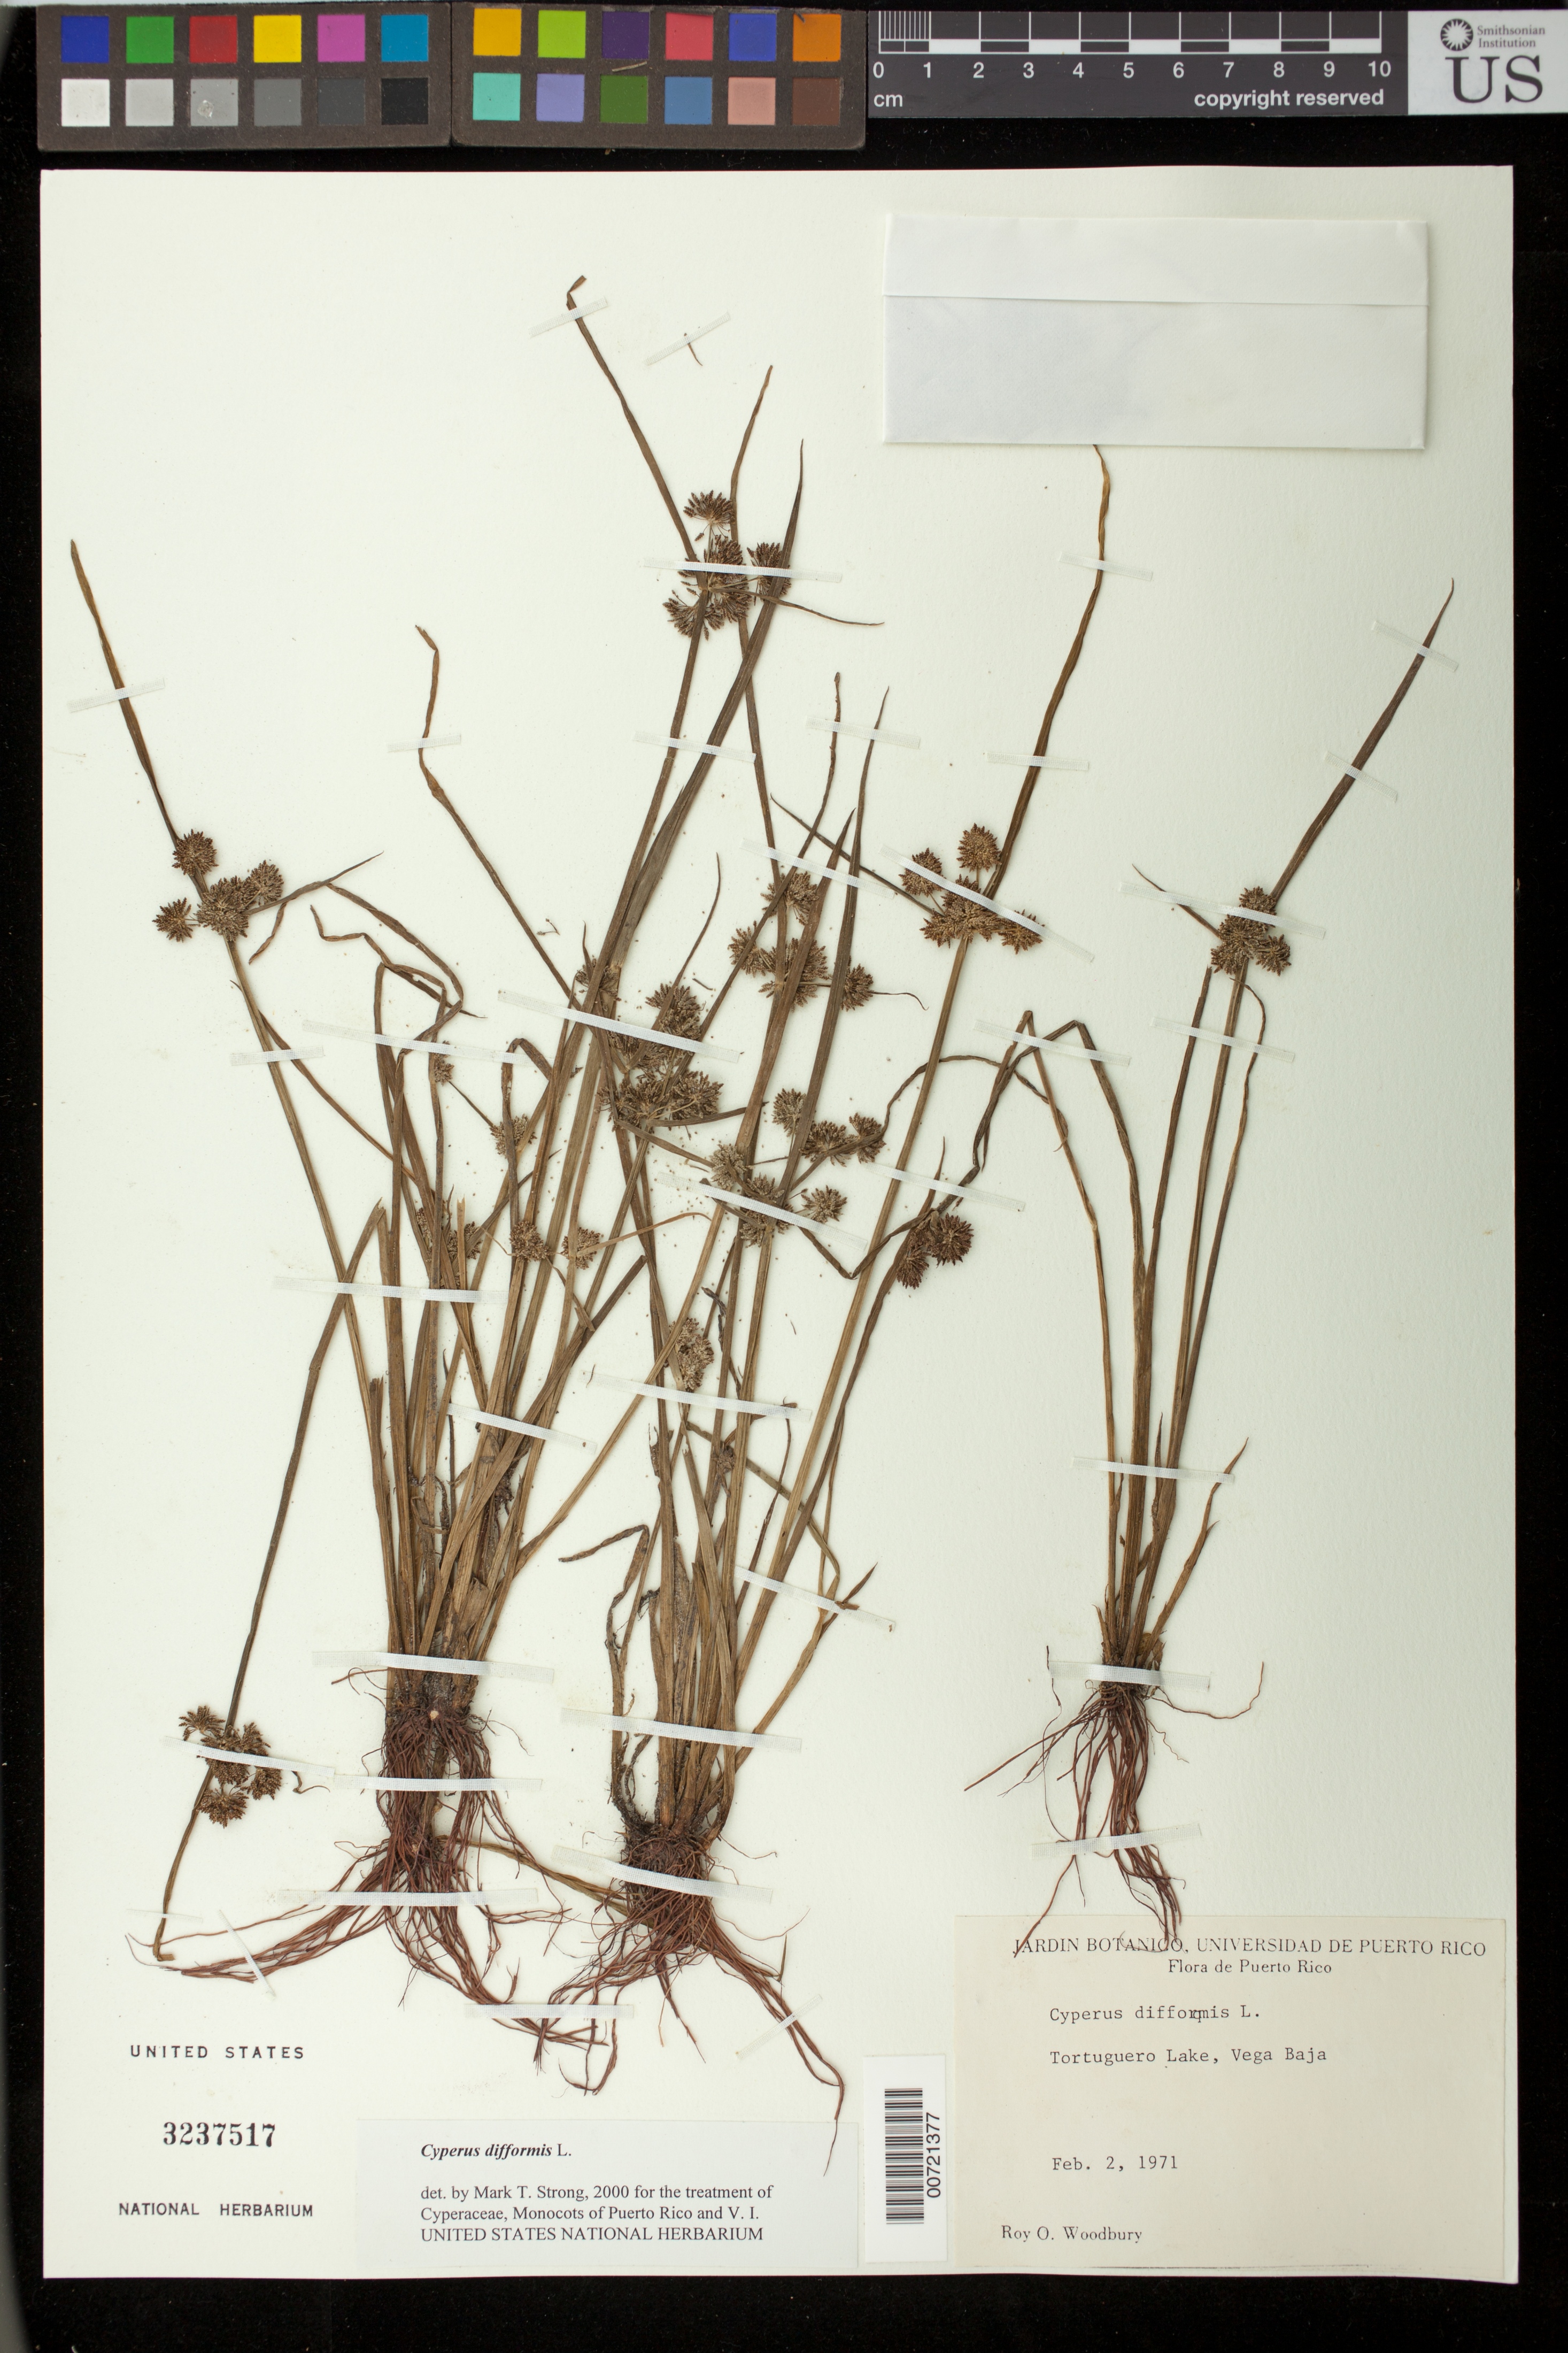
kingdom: Plantae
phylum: Tracheophyta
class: Liliopsida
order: Poales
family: Cyperaceae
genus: Cyperus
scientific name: Cyperus difformis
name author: L.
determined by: Strong, M. T., (US), Smithsonian Institution - National Museum of Natural History (UNITED STATES)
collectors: R. O. Woodbury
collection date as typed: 02 Feb 1971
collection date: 1971-02-02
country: Puerto Rico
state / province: Manatí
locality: Vega Baja: Tortuguero Lake.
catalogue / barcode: US 3237517